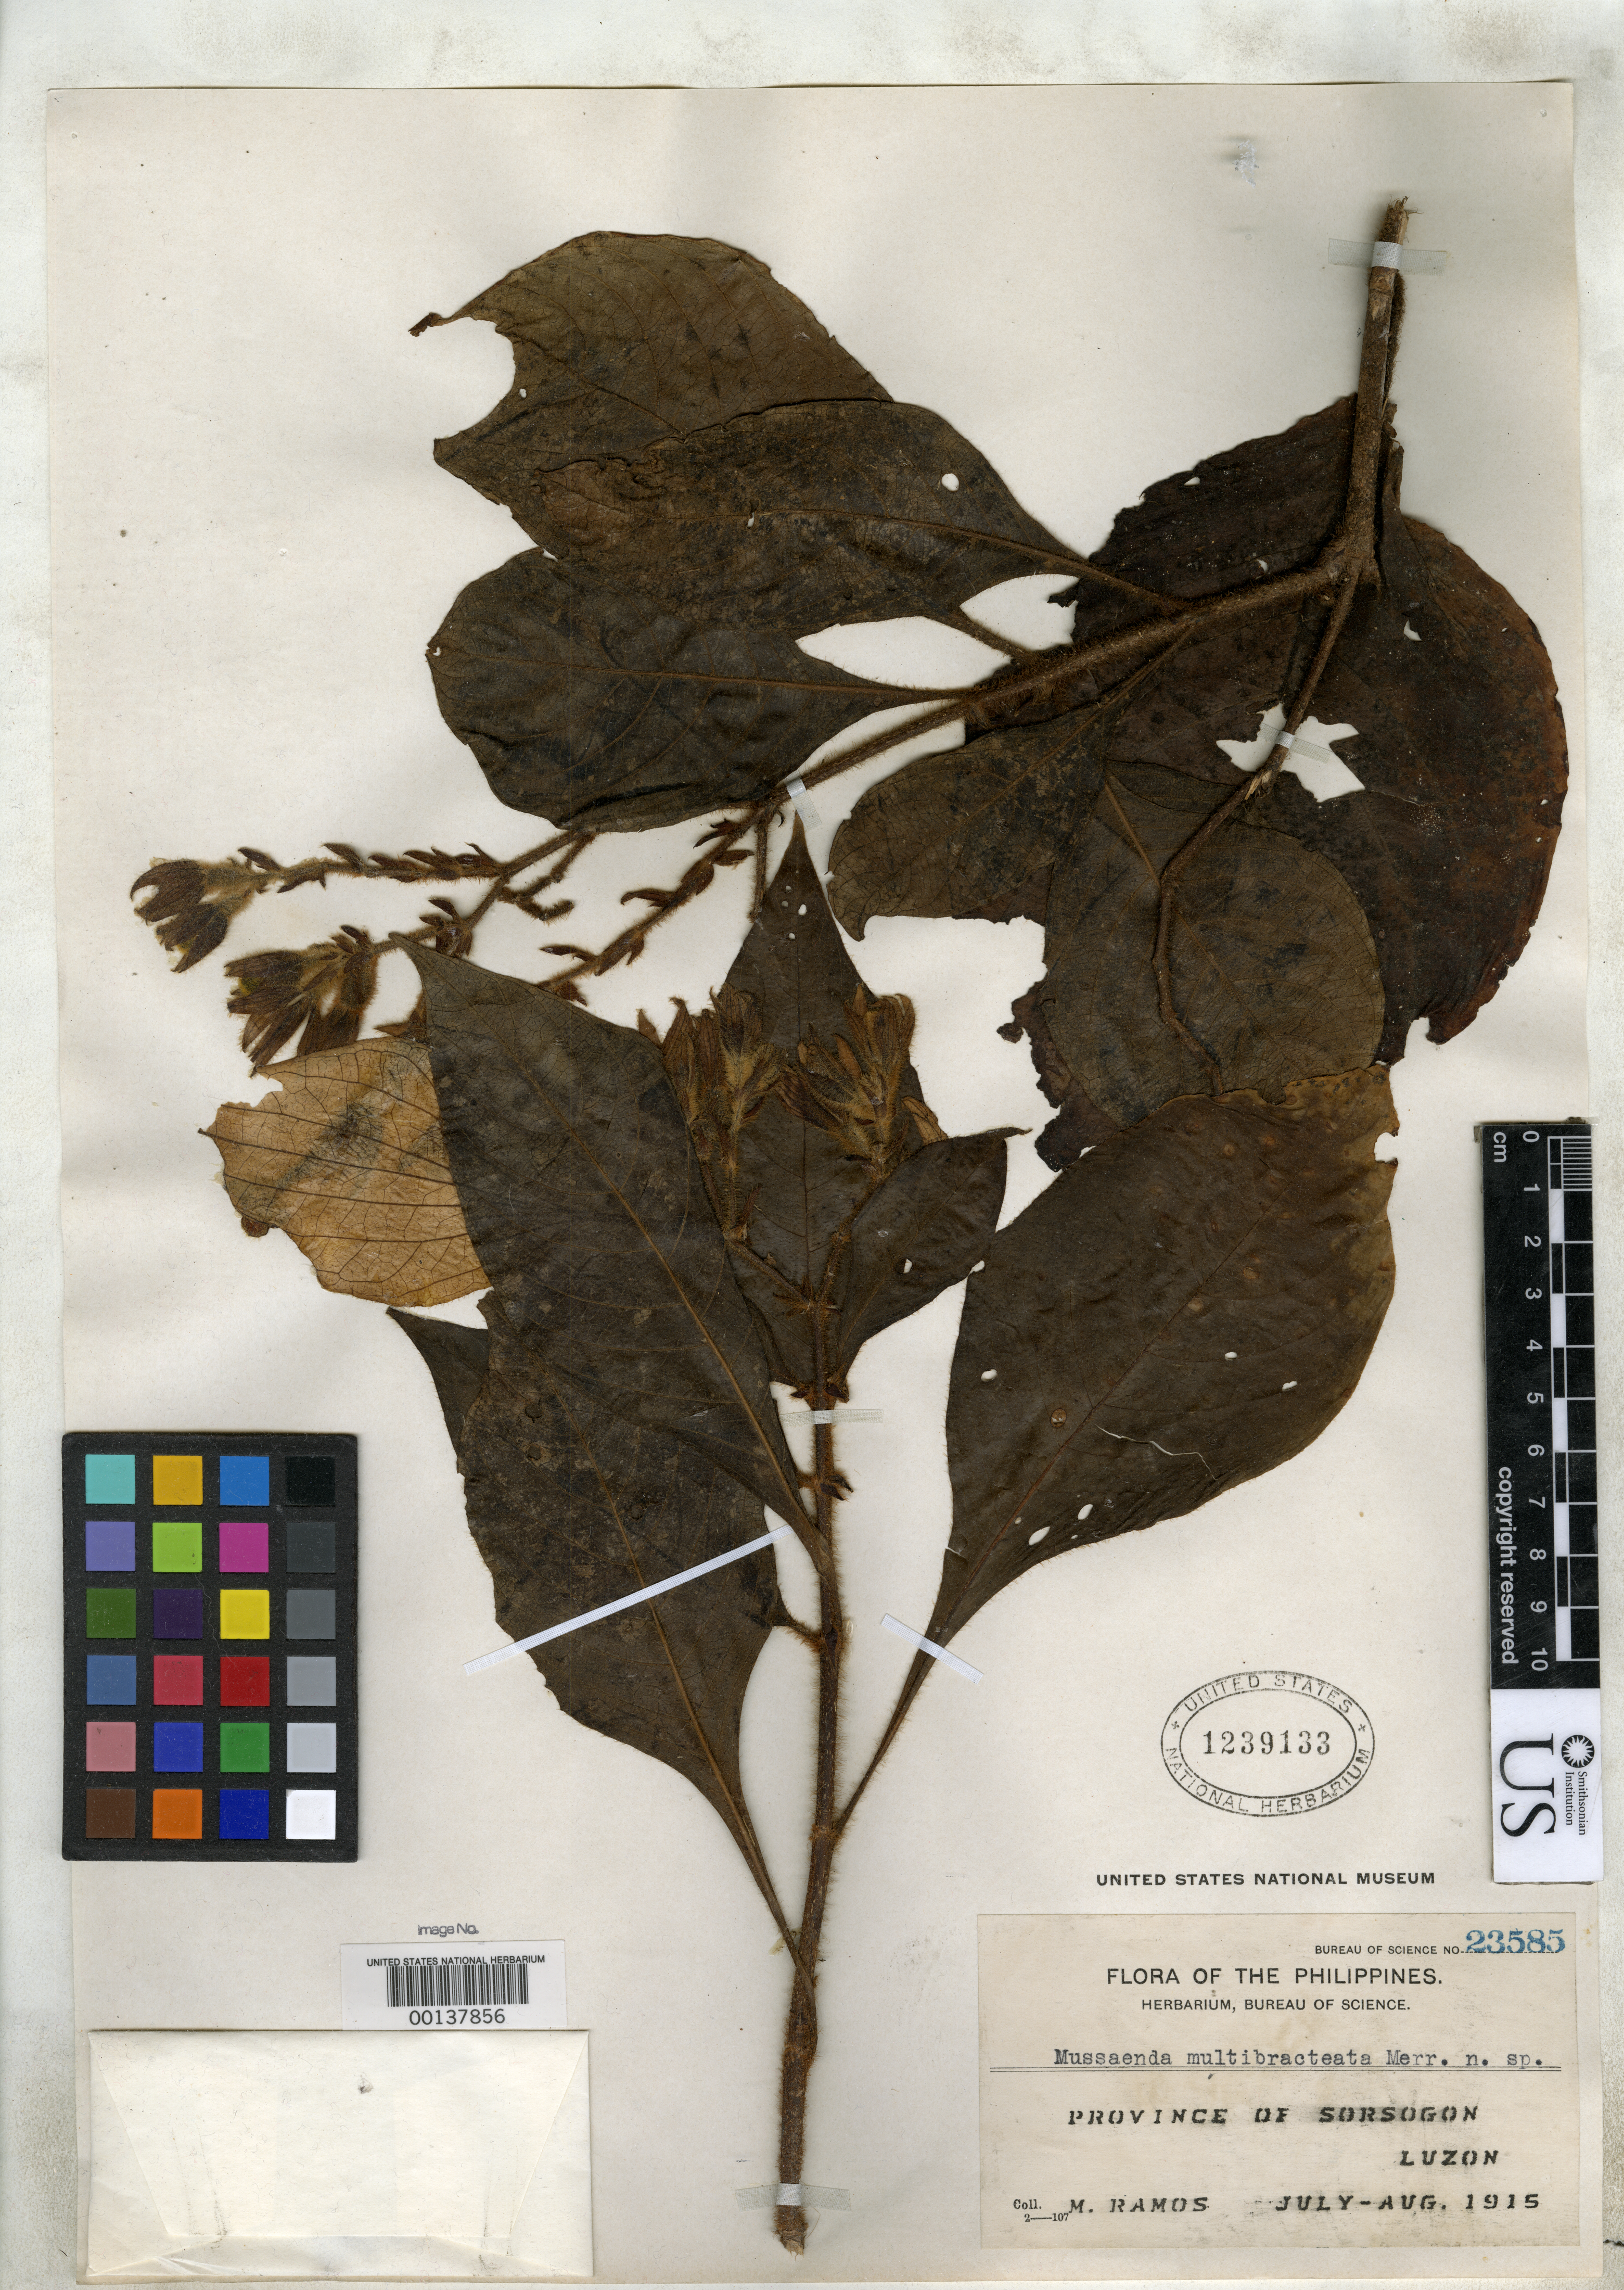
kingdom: Plantae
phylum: Tracheophyta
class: Magnoliopsida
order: Gentianales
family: Rubiaceae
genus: Mussaenda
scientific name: Mussaenda multibracteata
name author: Merr.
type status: Isotype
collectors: M. Ramos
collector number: Bur. Sci. 23585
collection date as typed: Jul 1915 to -- Aug 1915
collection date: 1915-07/1915-08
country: Philippines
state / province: Bicol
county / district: Sorsogon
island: Luzon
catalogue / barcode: US 1239133